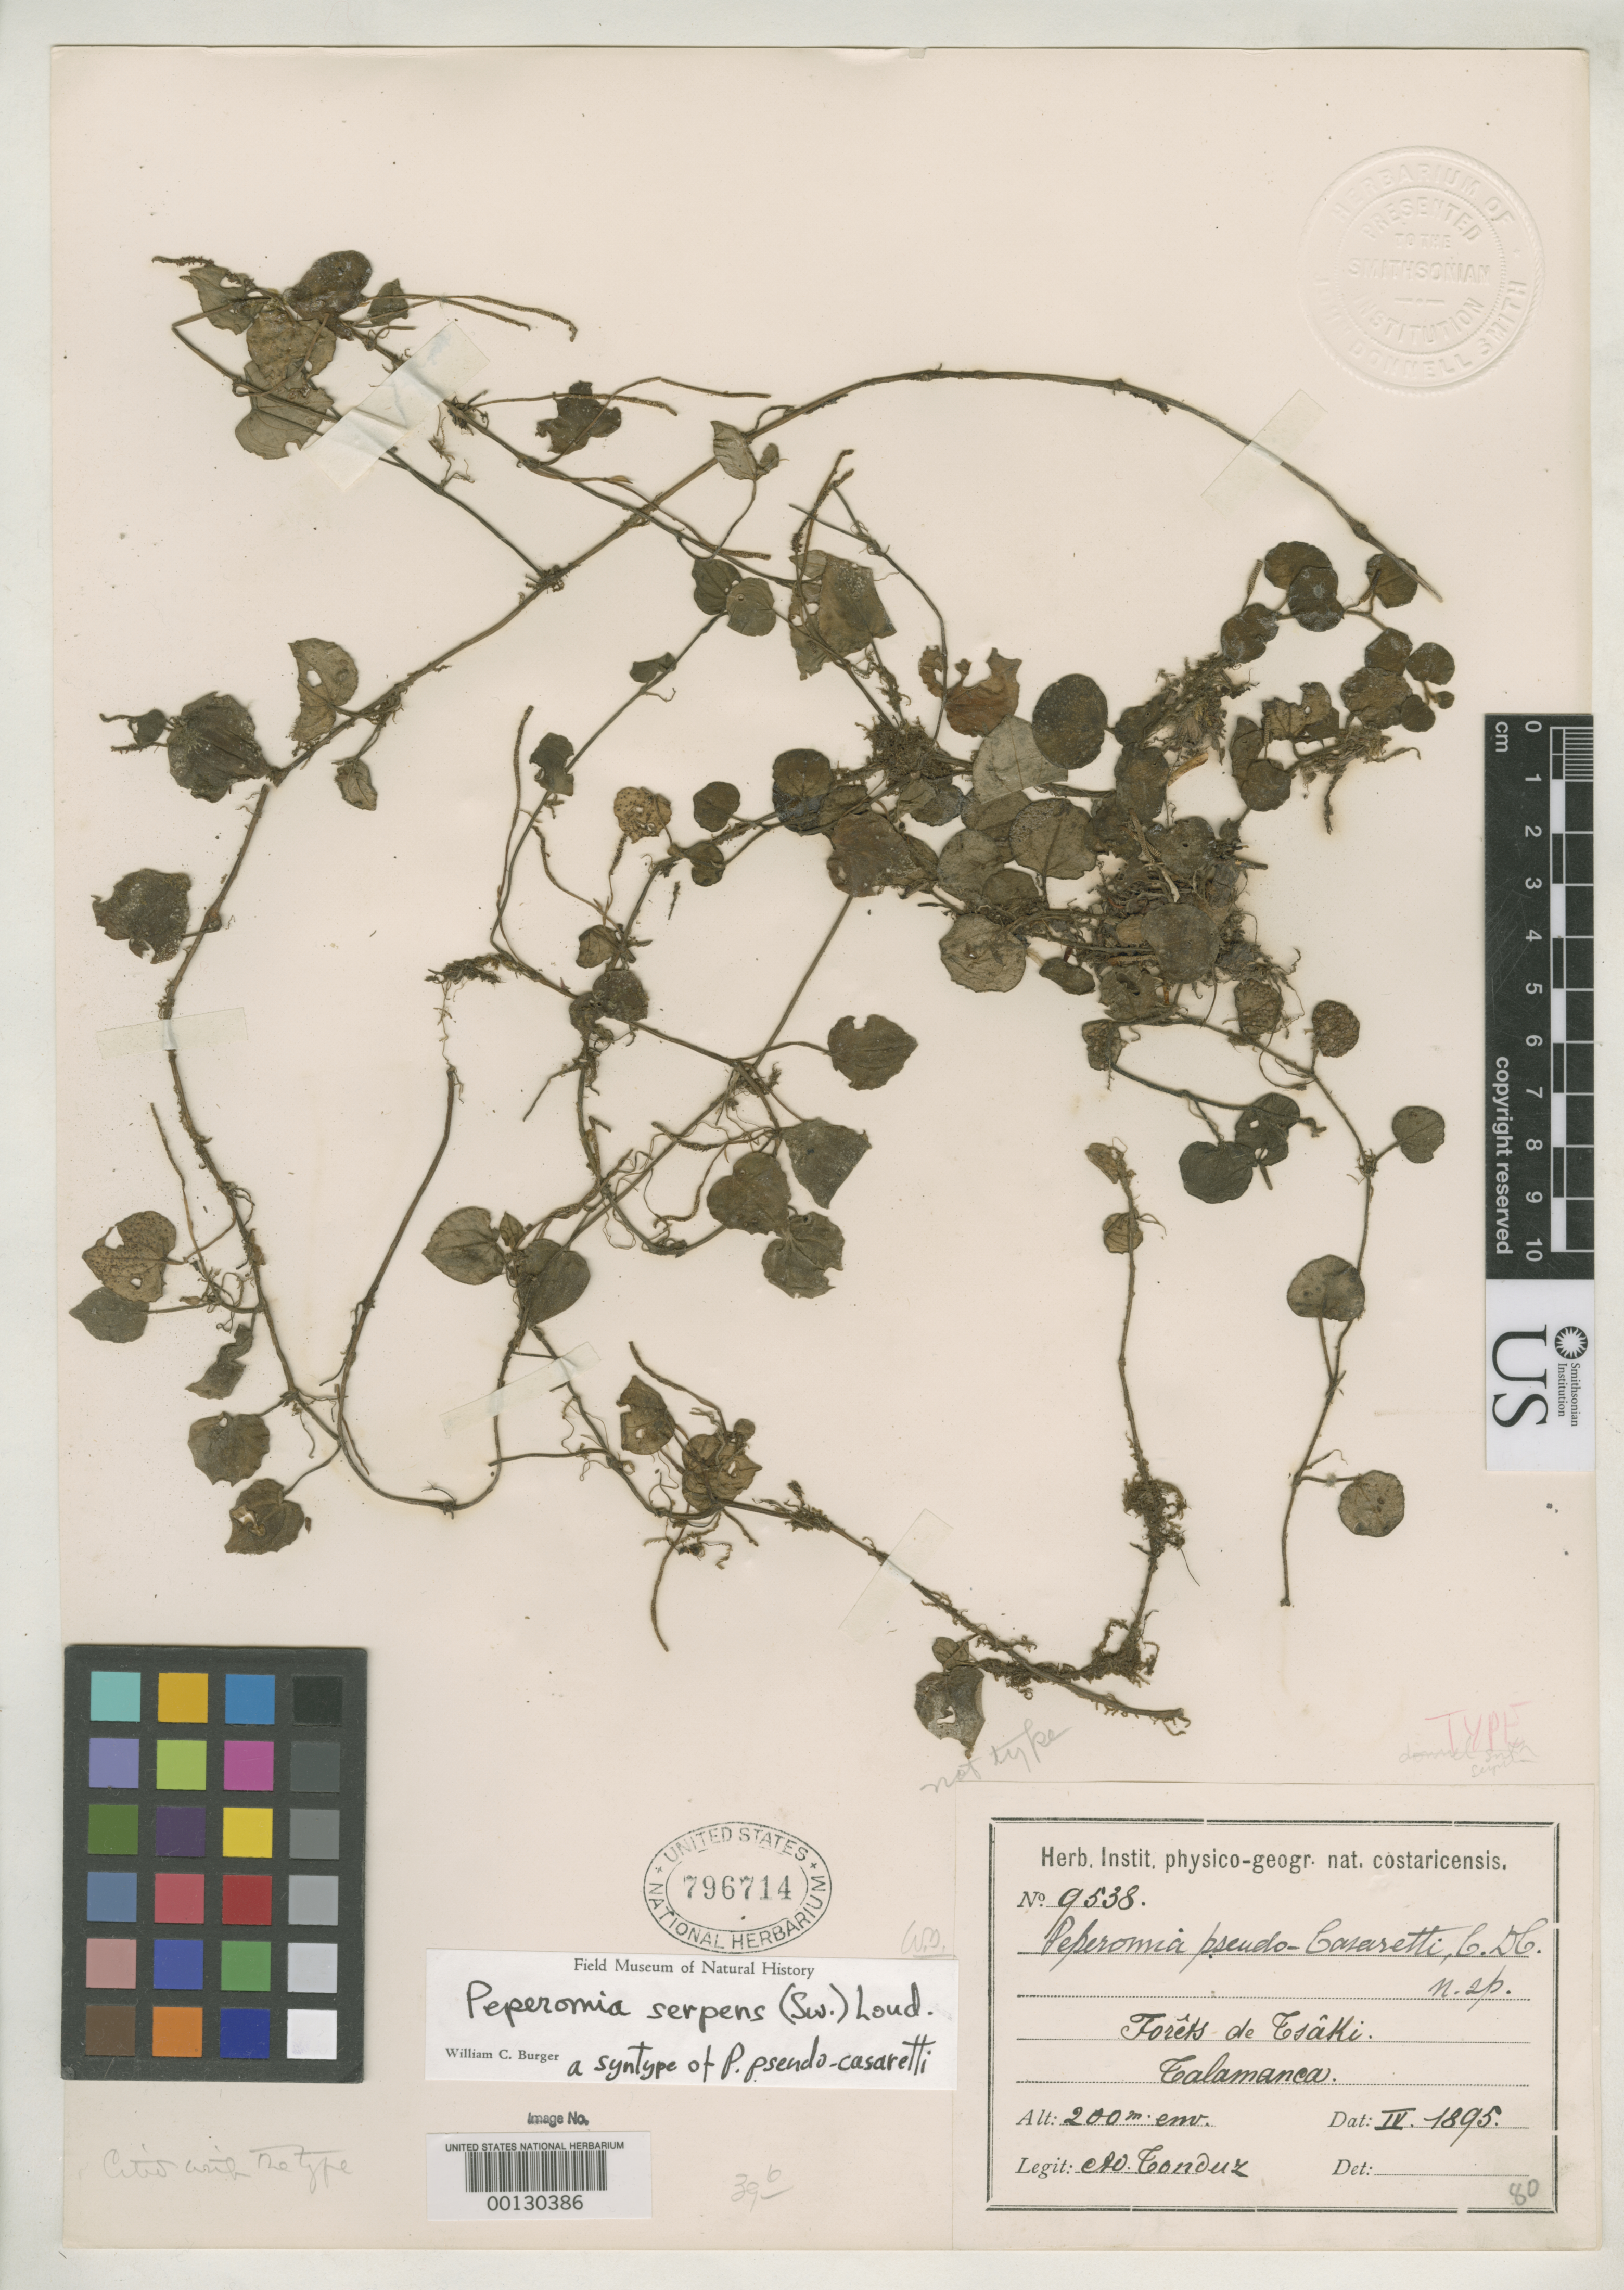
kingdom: Plantae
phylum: Tracheophyta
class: Magnoliopsida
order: Piperales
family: Piperaceae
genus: Peperomia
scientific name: Peperomia pseudocasaretti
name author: C. DC. in Pittier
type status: Isosyntype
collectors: A. Tonduz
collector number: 9538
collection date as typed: Apr 1895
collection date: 1895-04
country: Costa Rica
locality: Talamanca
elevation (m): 200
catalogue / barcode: US 796714